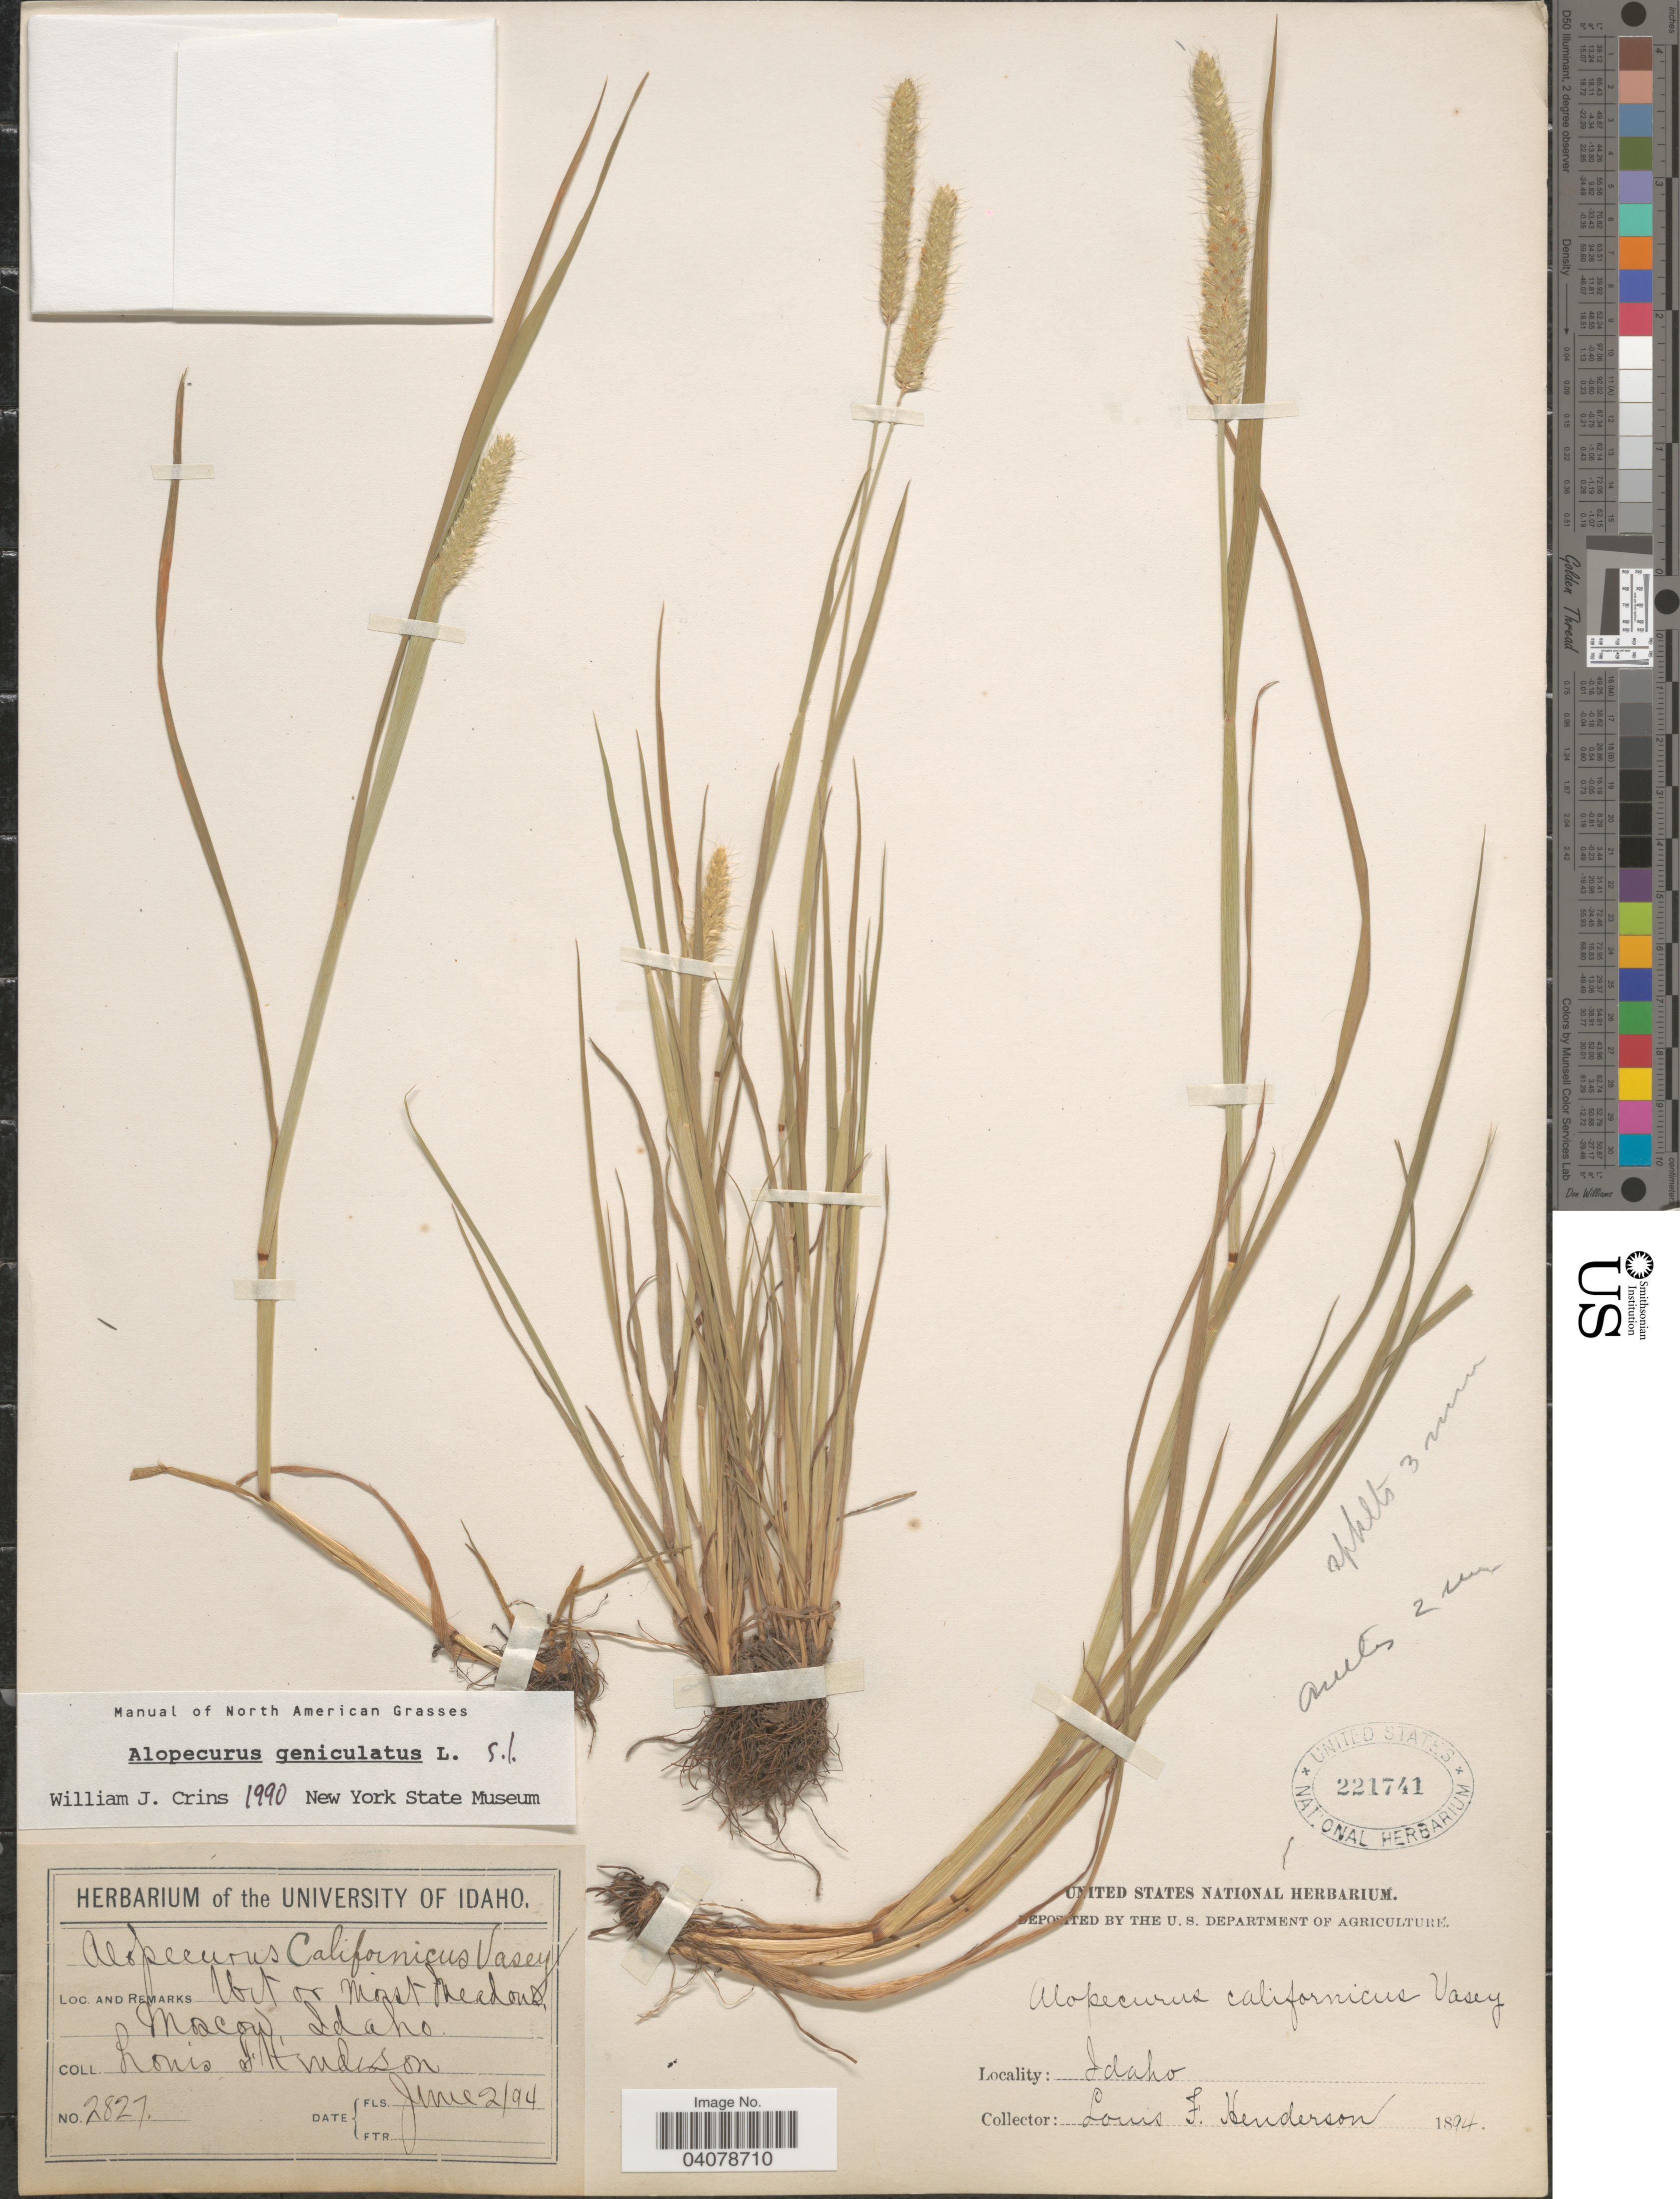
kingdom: Plantae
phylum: Tracheophyta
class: Liliopsida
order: Poales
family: Poaceae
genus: Alopecurus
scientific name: Alopecurus geniculatus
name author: L.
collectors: L. Henderson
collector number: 2827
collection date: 1894-06-02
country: United States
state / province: Idaho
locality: Moscow.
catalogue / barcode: US 221741